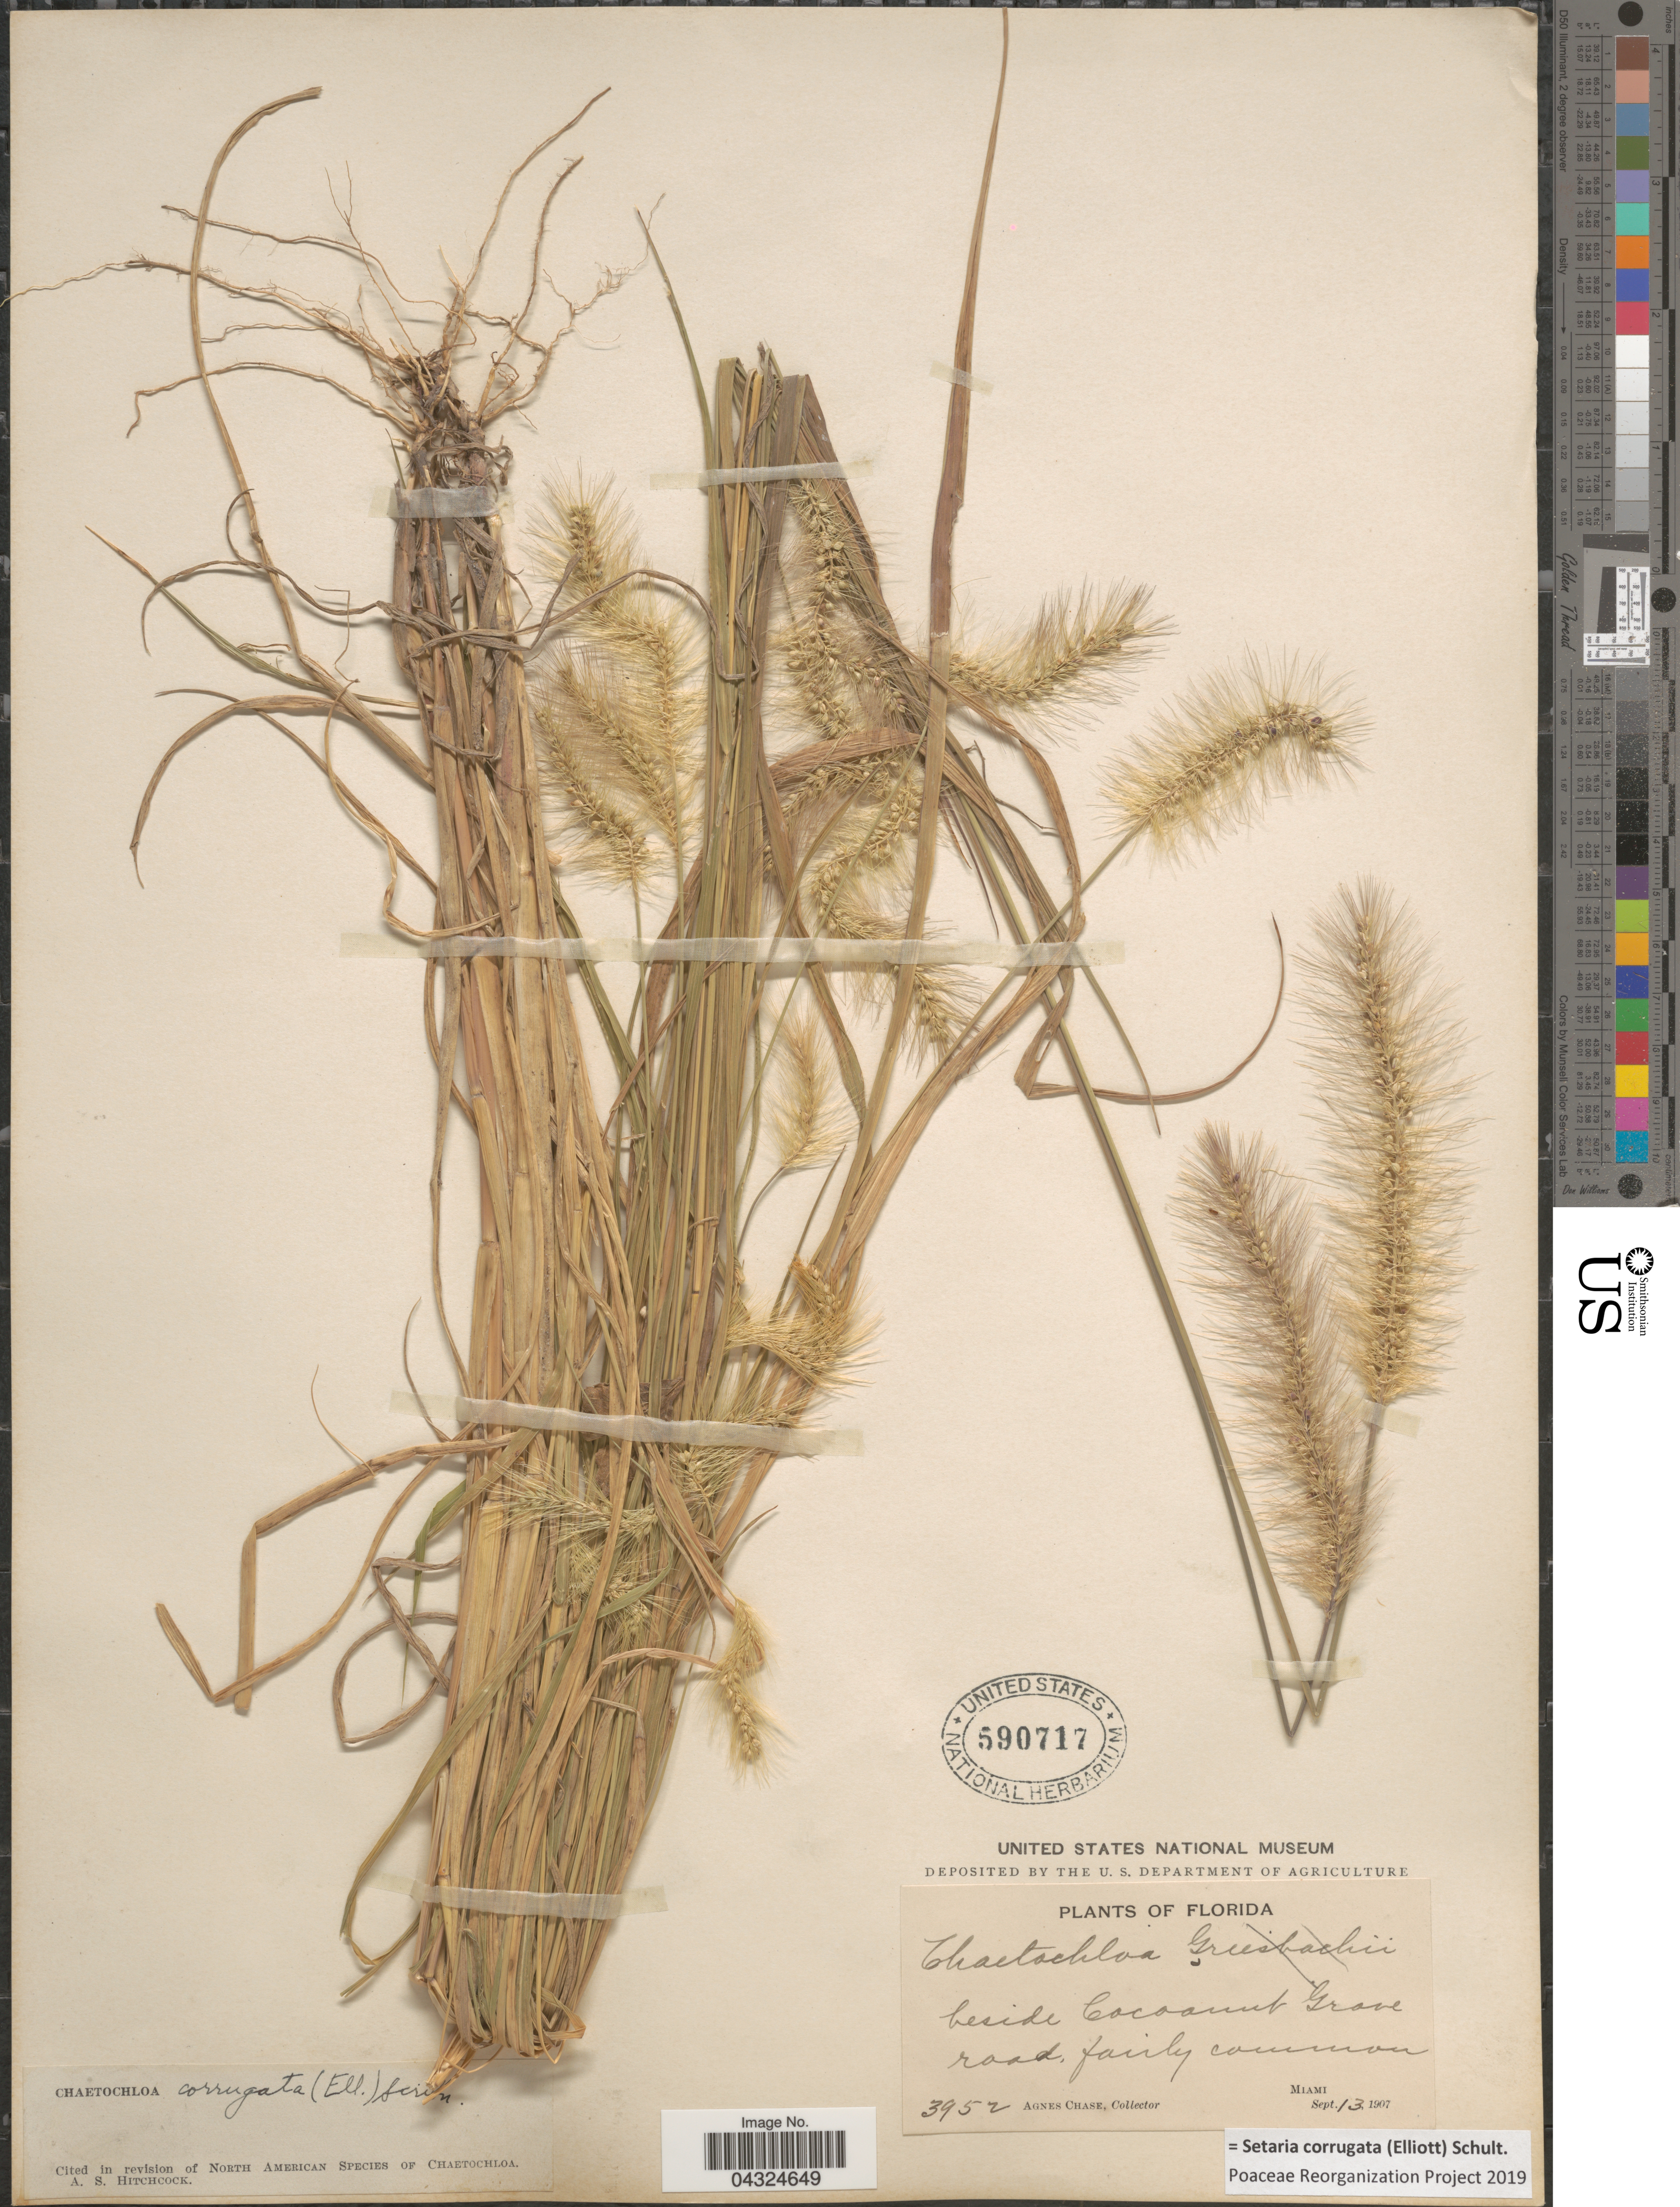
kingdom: Plantae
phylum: Tracheophyta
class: Liliopsida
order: Poales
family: Poaceae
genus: Setaria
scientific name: Setaria corrugata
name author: (Elliott) Schult.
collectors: A. Chase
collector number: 3952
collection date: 1907-09-13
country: United States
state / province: Florida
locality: Beside Cocoanut Grove road, fairly common. Miami.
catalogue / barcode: US 590717